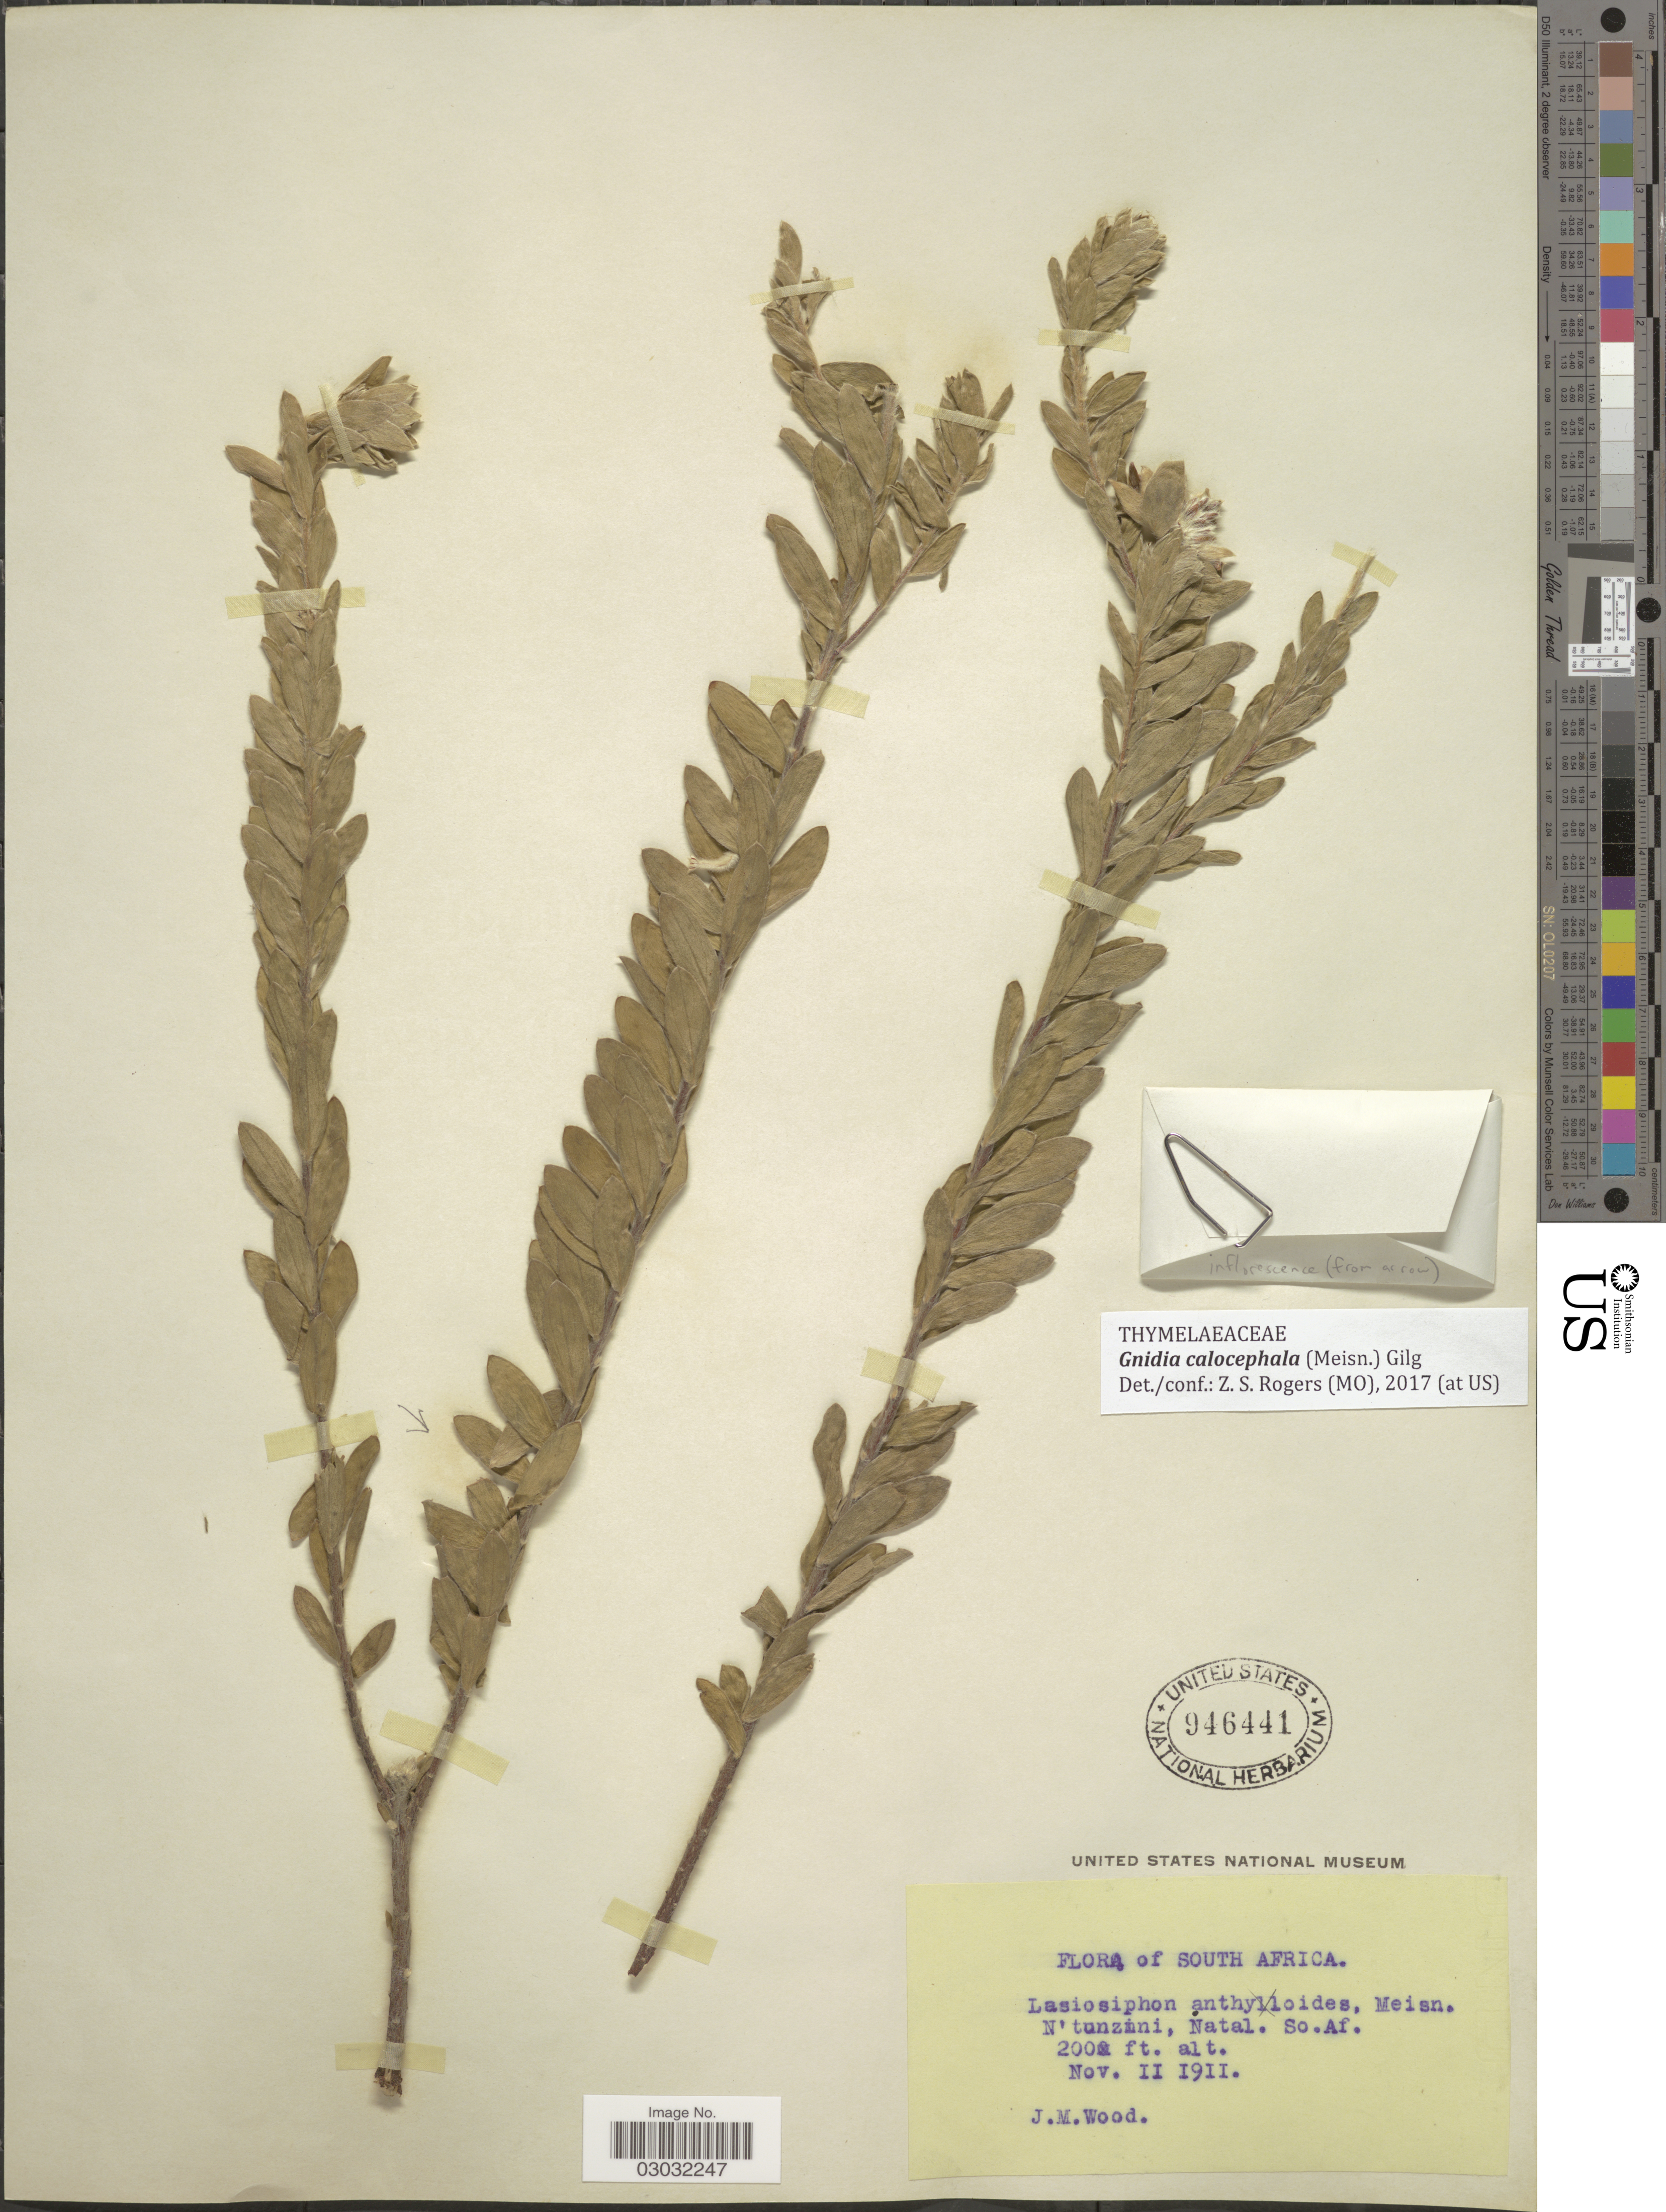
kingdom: Plantae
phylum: Tracheophyta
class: Magnoliopsida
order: Malvales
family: Thymelaeaceae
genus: Lasiosiphon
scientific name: Lasiosiphon calocephalus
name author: (Meisn.) Domke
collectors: J. M. Wood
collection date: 1911-11-11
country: South Africa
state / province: KwaZulu-Natal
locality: N'tunzini, Natal.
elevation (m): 61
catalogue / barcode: US 946441